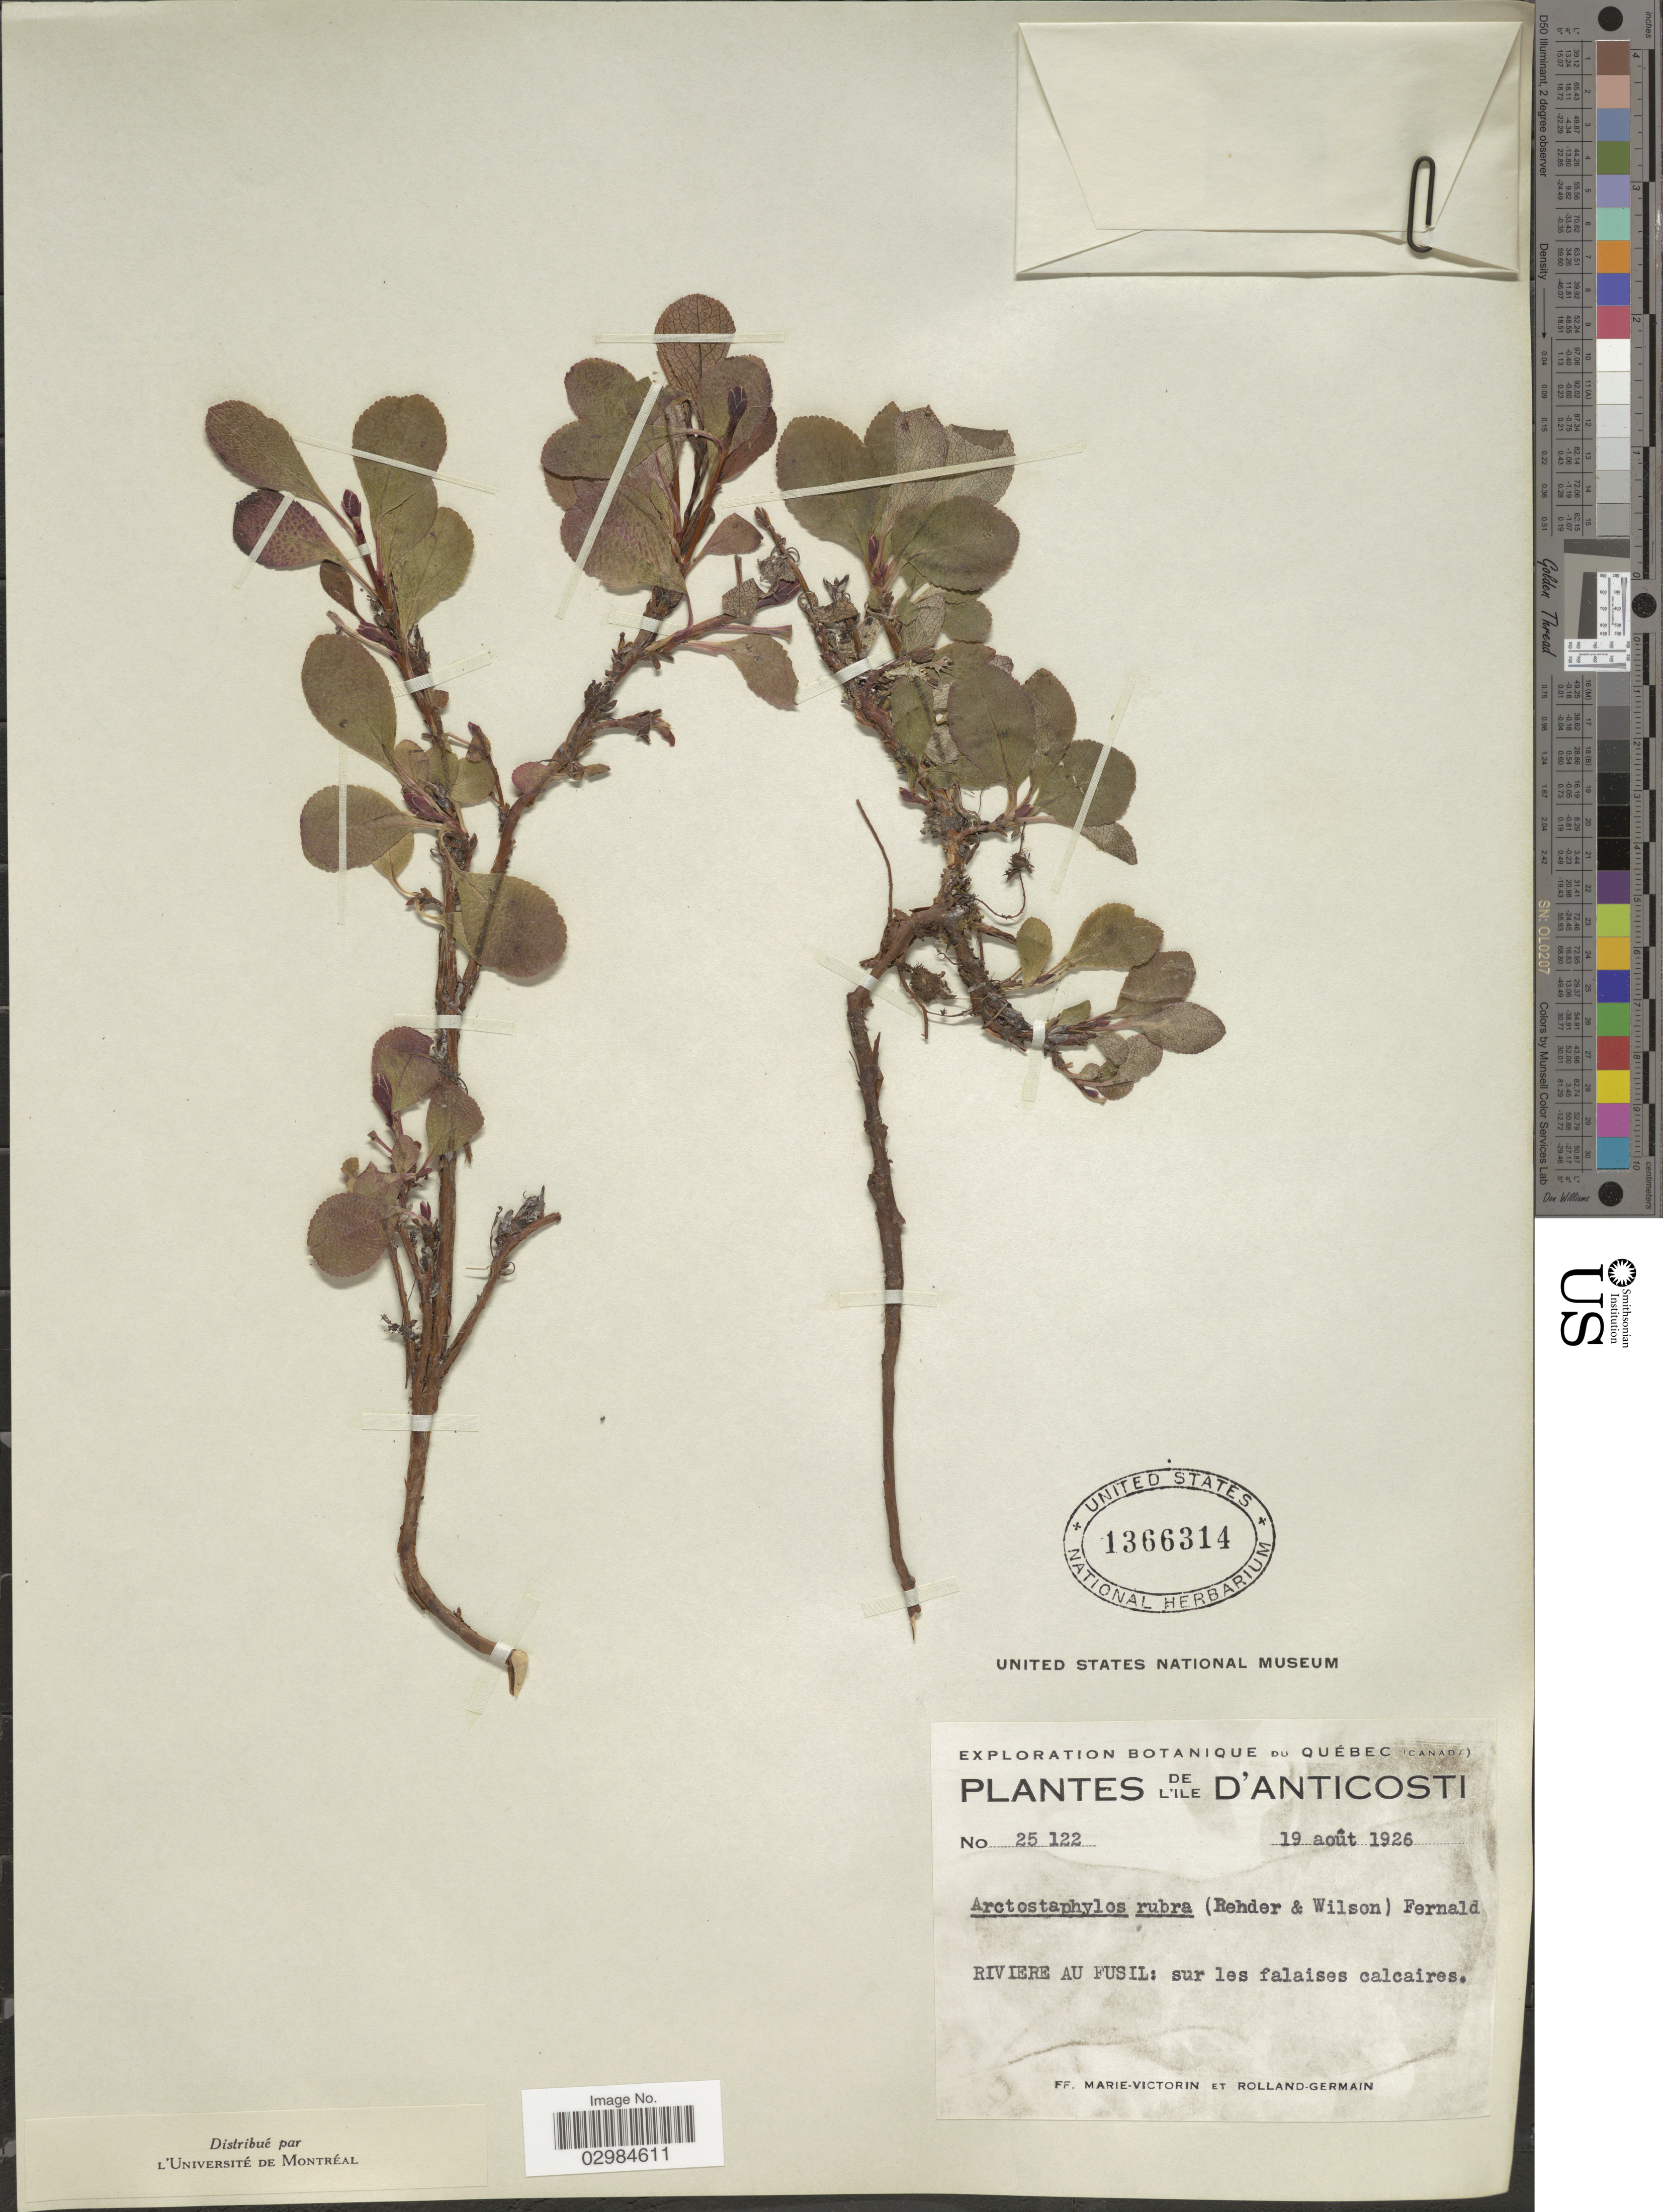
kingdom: Plantae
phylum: Tracheophyta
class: Magnoliopsida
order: Ericales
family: Ericaceae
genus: Arctostaphylos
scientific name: Arctostaphylos rubra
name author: (Rehder & E.H. Wilson) Fernald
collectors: F. Marie-Victorin & Rolland-Germain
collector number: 25122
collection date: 1926-08-19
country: Canada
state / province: Quebec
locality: De L'ile D'Anticosti. Riviere au Fusil: sur les falaises calcaires.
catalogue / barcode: US 1366314